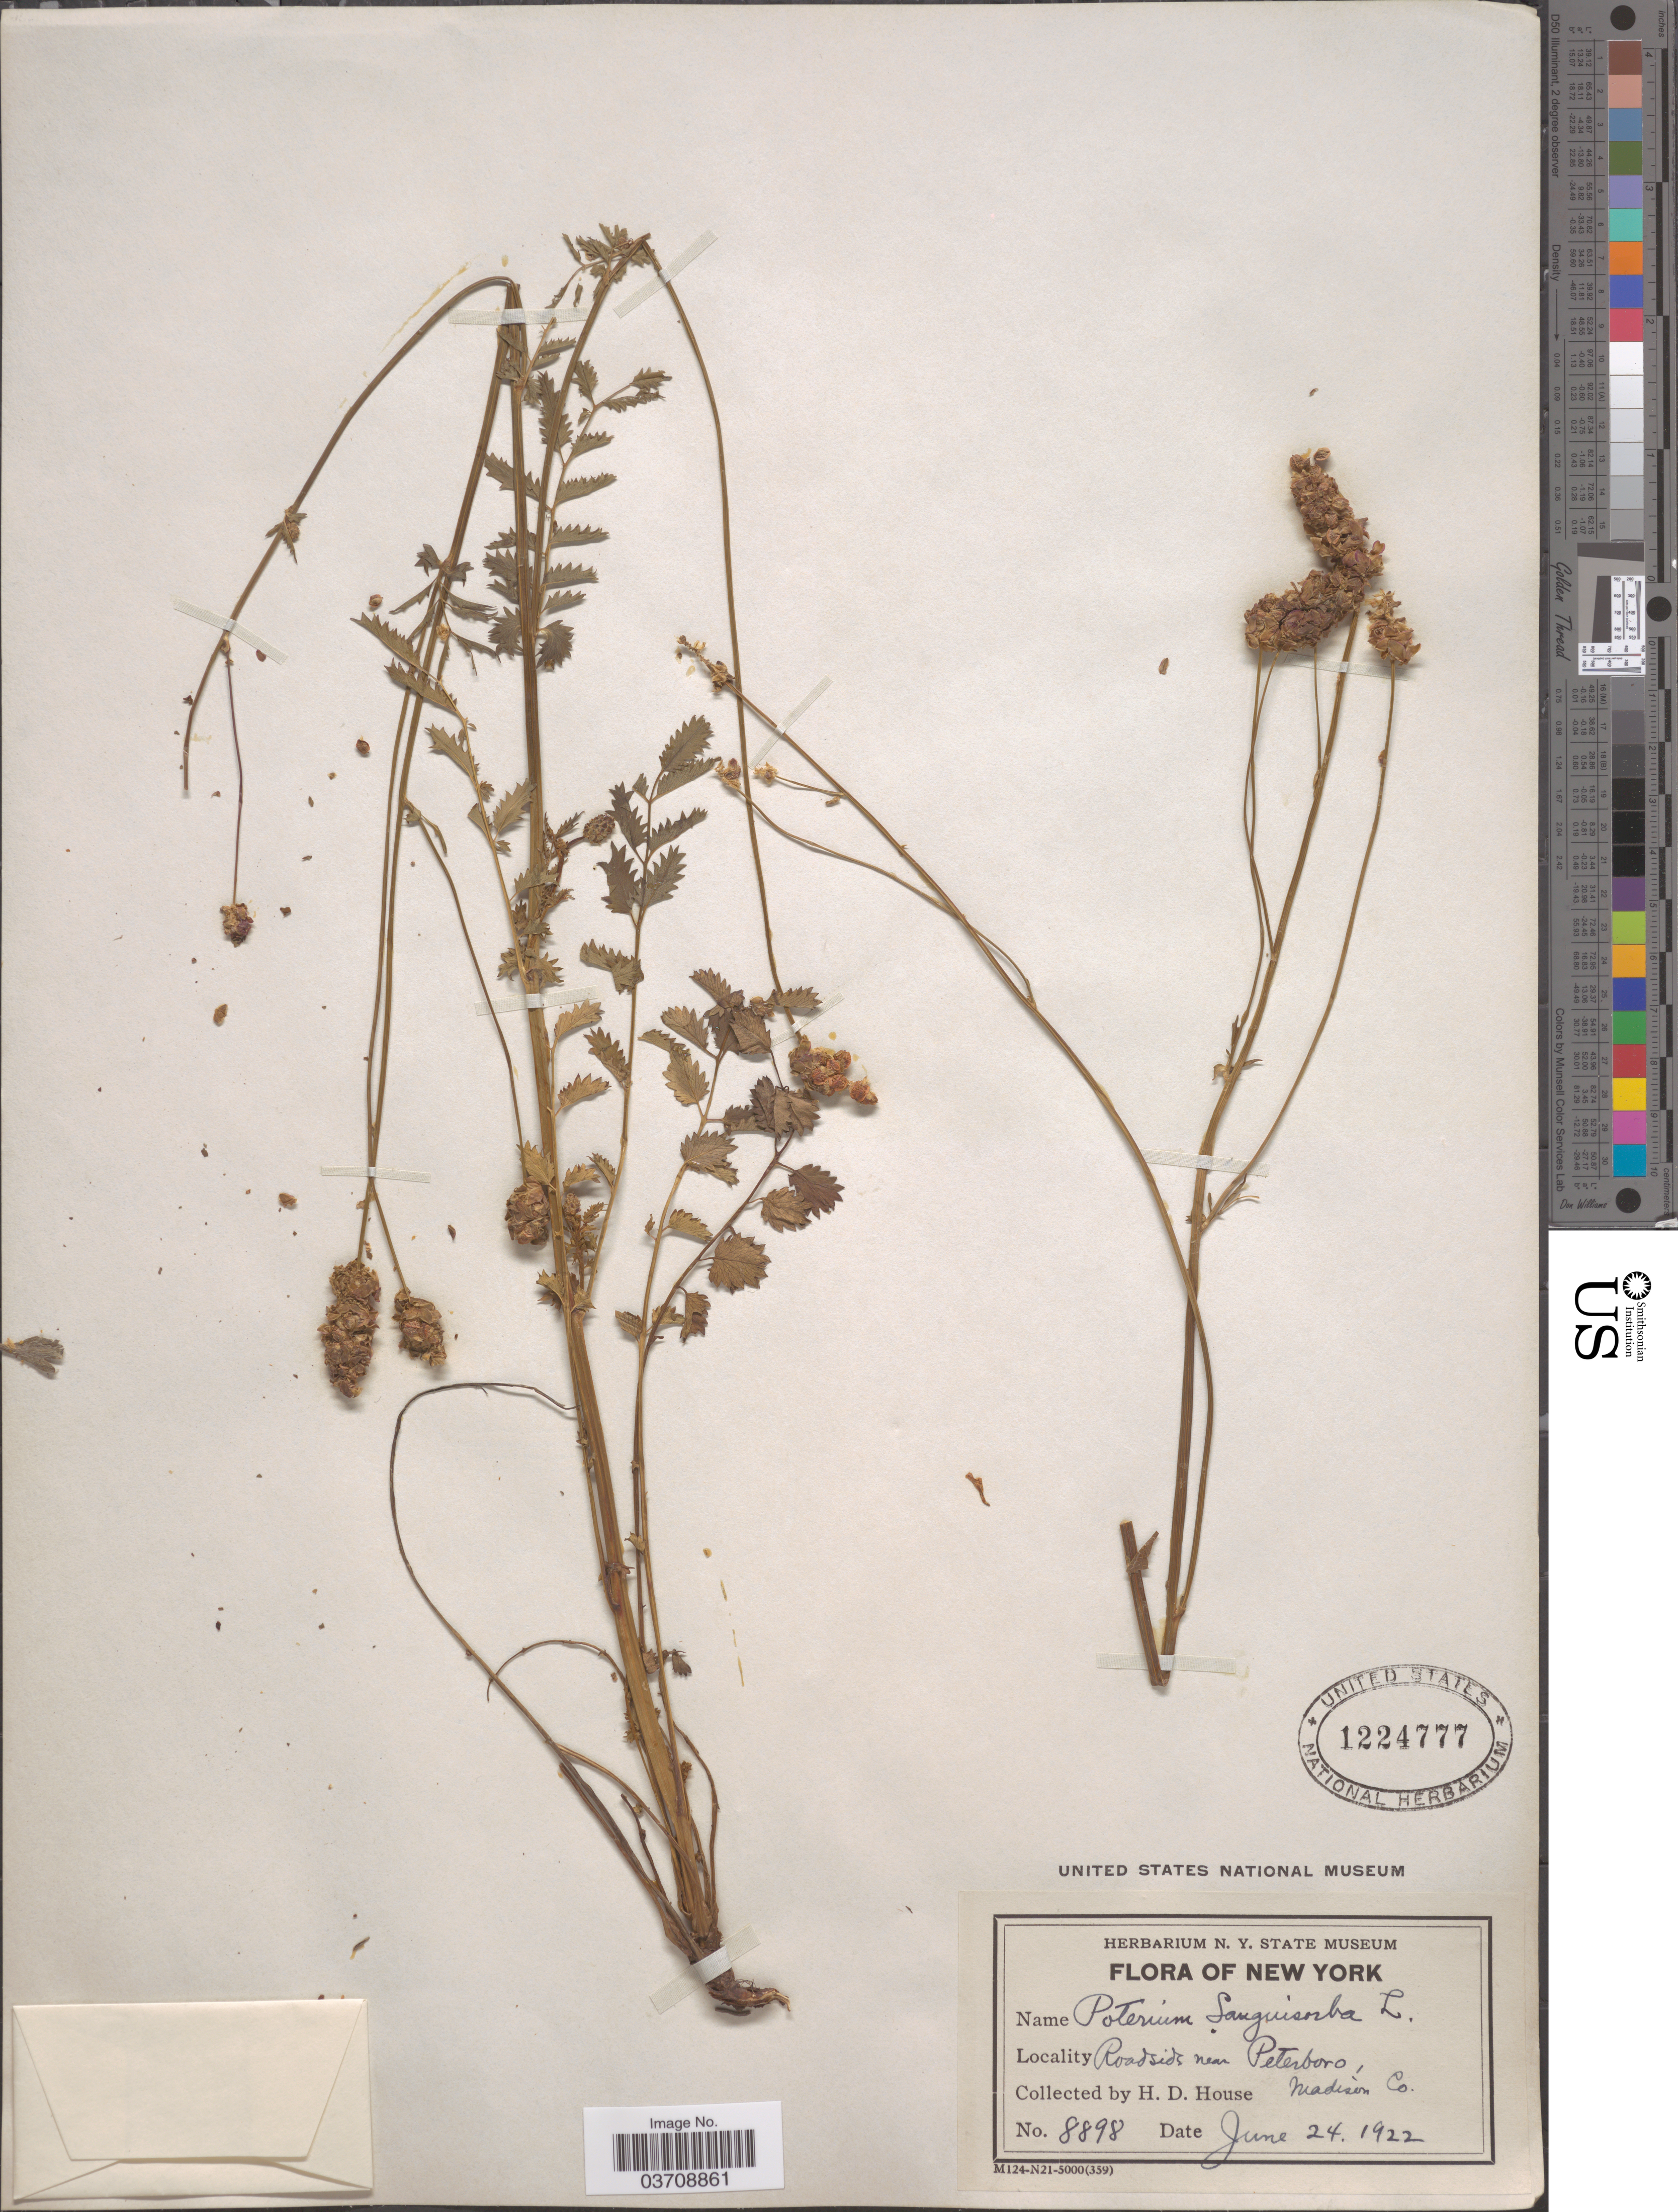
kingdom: Plantae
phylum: Tracheophyta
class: Magnoliopsida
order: Rosales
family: Rosaceae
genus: Sanguisorba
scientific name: Sanguisorba minor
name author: Scop.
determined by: Strong, Mark T., (BOT), Smithsonian Institution - National Museum of Natural History (UNITED STATES)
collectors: H. D. House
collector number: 8898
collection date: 1922-06-24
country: United States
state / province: New York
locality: Roadsides near Peterboro, Madison Co.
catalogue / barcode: US 1224777